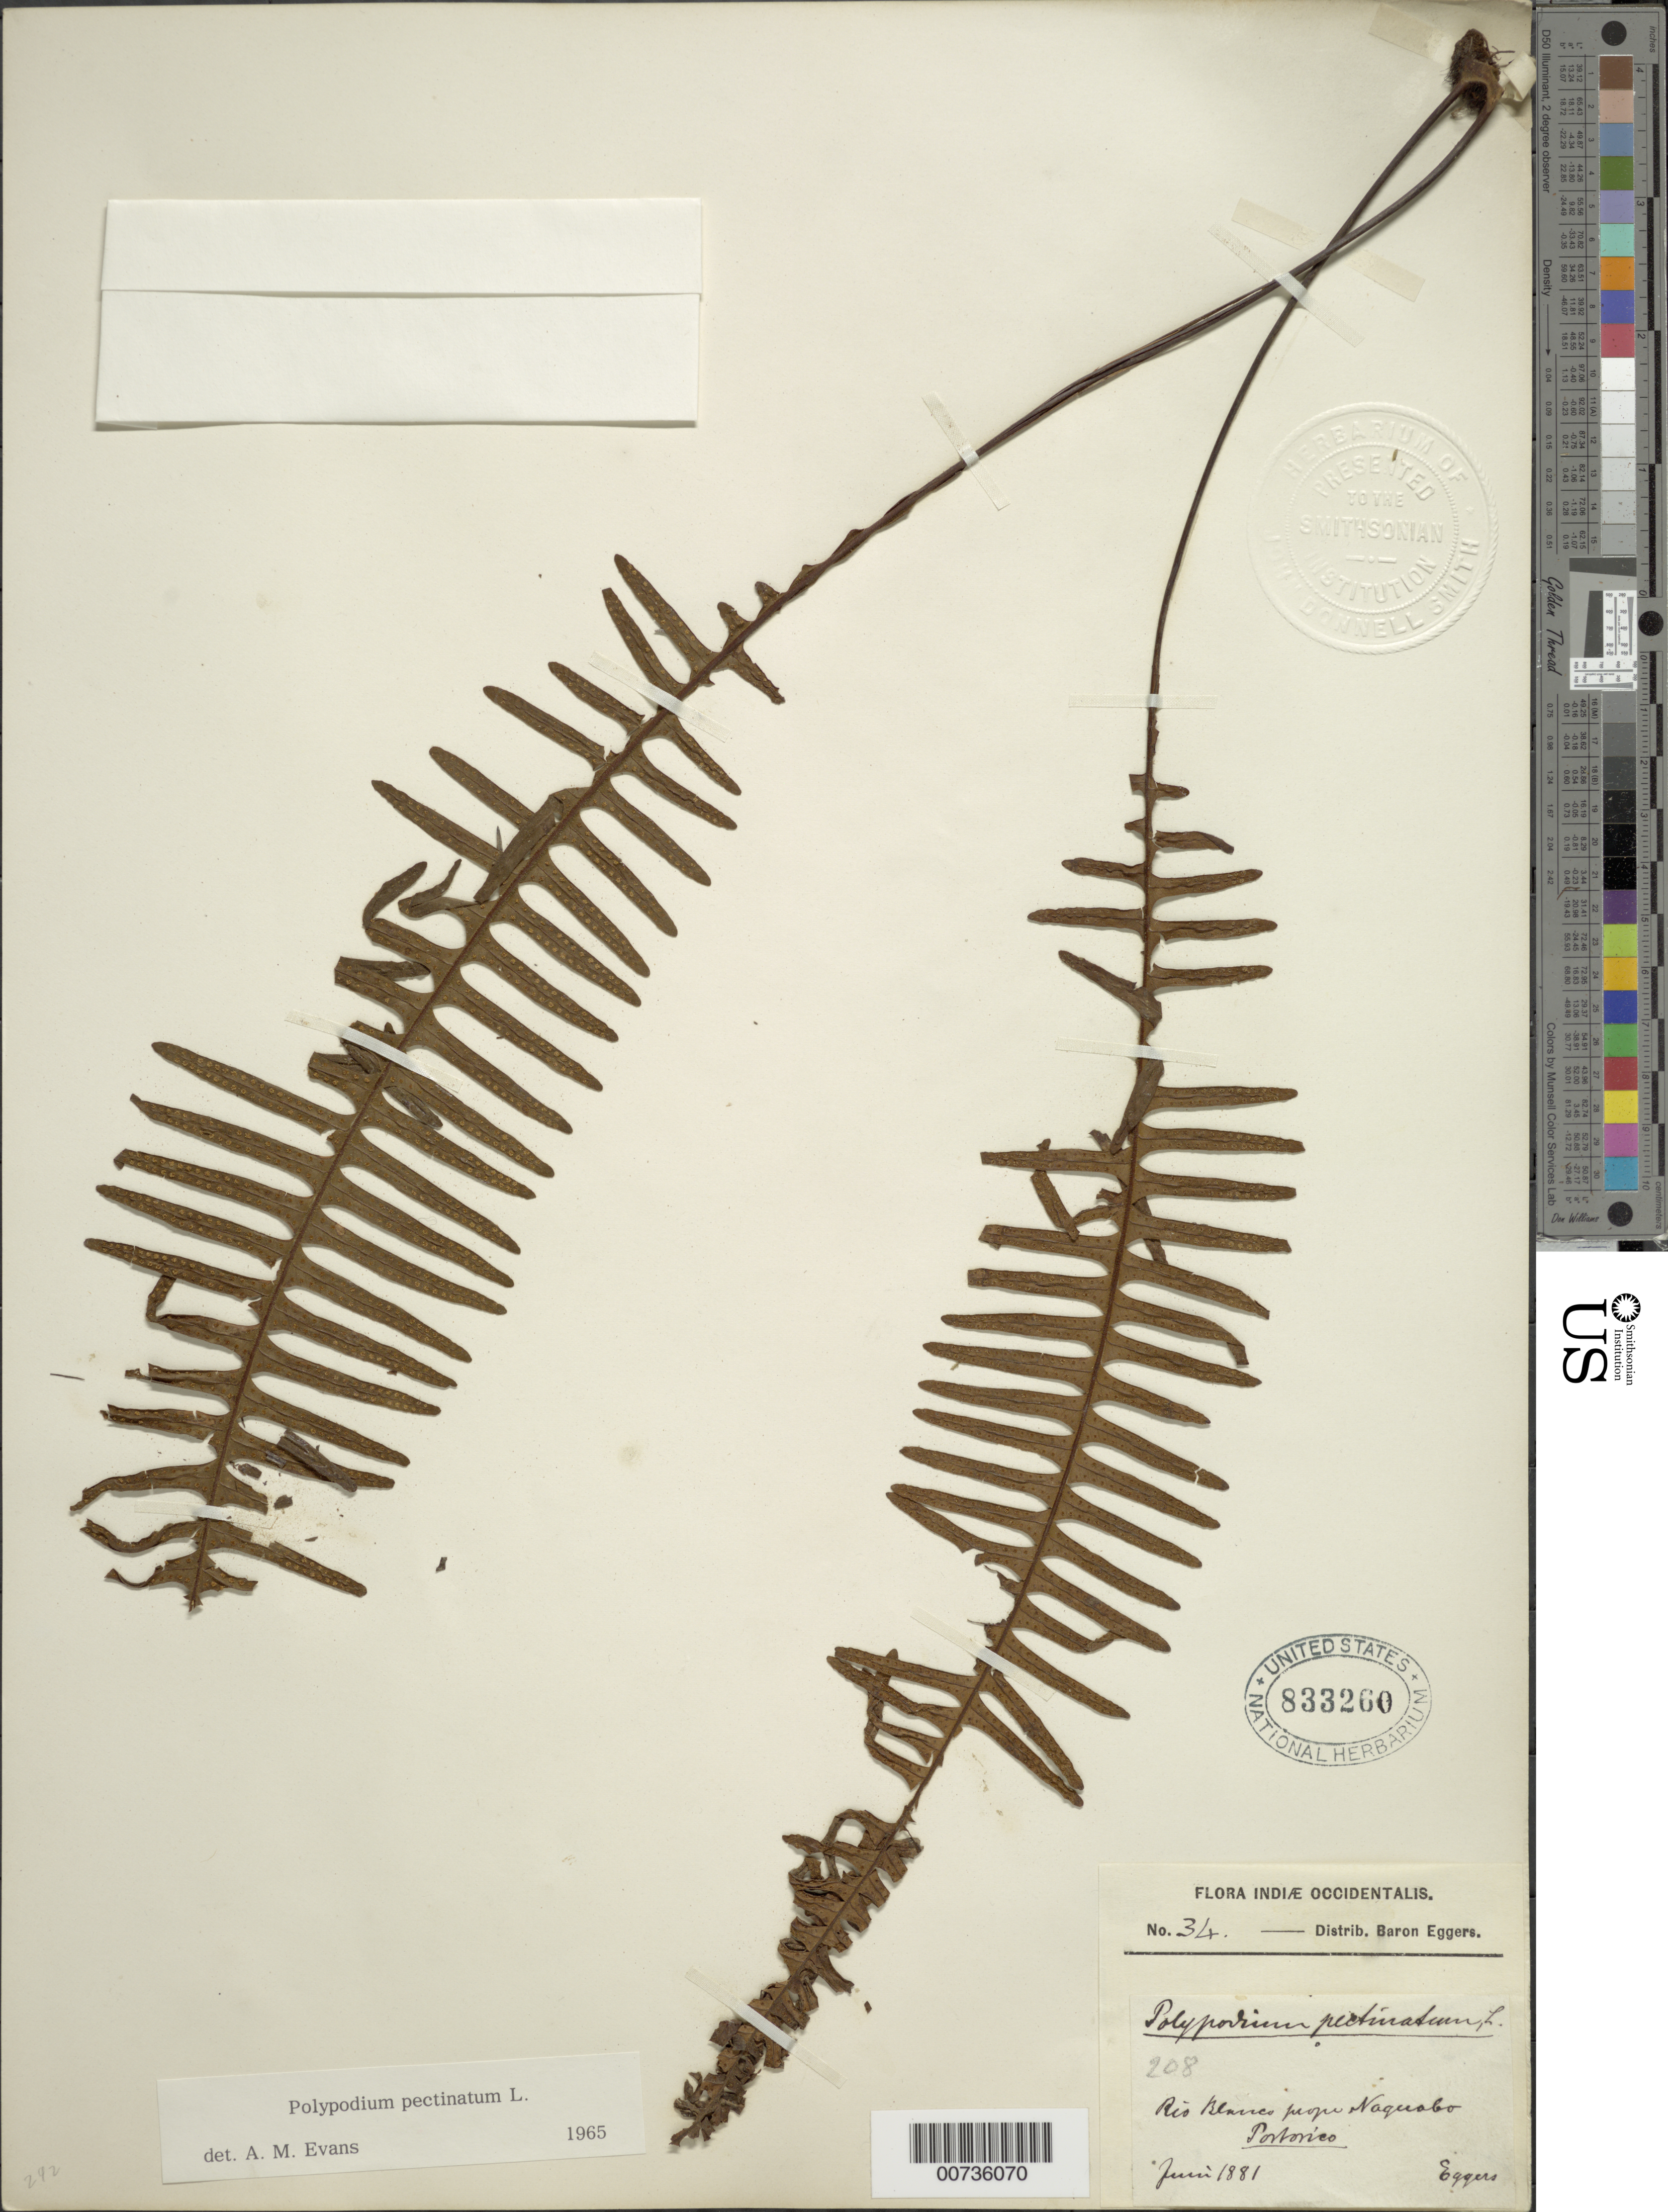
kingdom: Plantae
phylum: Tracheophyta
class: Polypodiopsida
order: Polypodiales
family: Polypodiaceae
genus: Pecluma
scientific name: Pecluma pectinata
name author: (L.) M.G. Price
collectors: H. F. A. von Eggers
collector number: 34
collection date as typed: Jun 1881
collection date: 1881-06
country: Puerto Rico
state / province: Naguabo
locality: Rio Blanco prope Naguabo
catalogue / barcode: US 833260